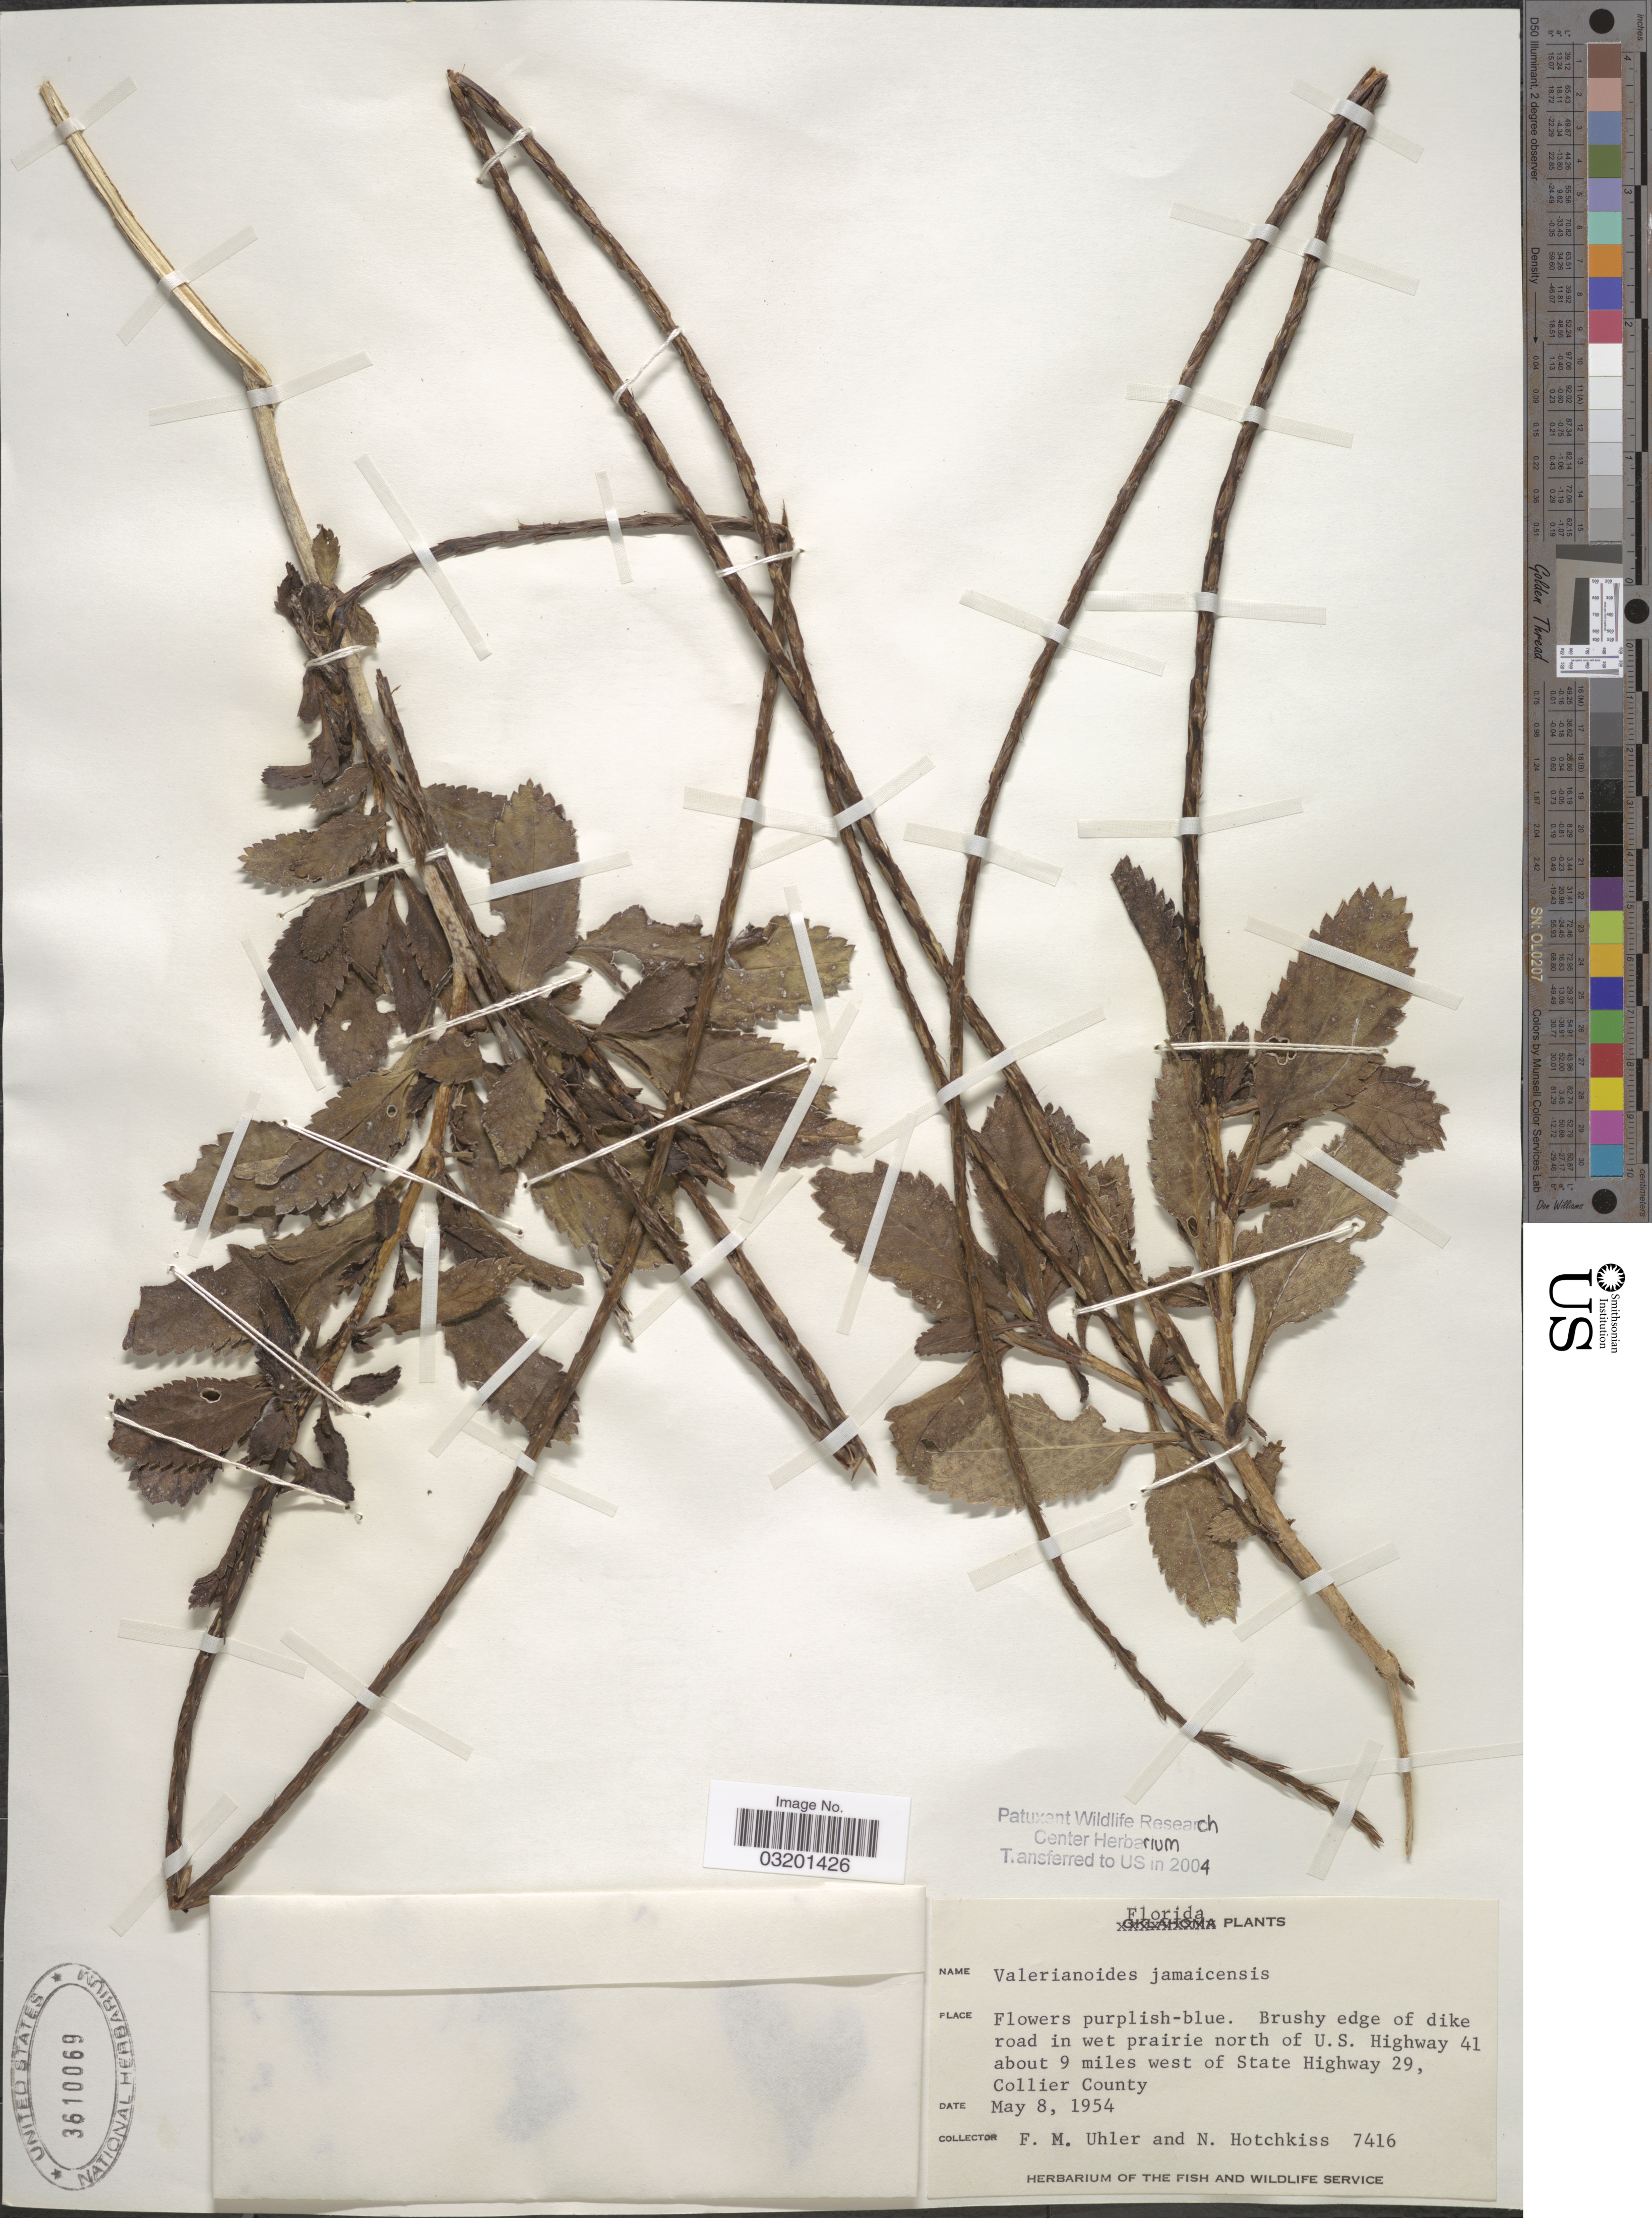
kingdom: Plantae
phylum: Tracheophyta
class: Magnoliopsida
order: Lamiales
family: Verbenaceae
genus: Stachytarpheta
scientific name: Stachytarpheta jamaicensis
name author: (L.) Vahl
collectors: F. M. Uhler & N. Hotchkiss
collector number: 7416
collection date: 1954-05-08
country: United States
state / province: Florida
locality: Brushy edge of dike road in wet prairie north of U.S. Highway 41 about 9 miles west of State Highway 29, Collier County.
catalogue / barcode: US 3610069